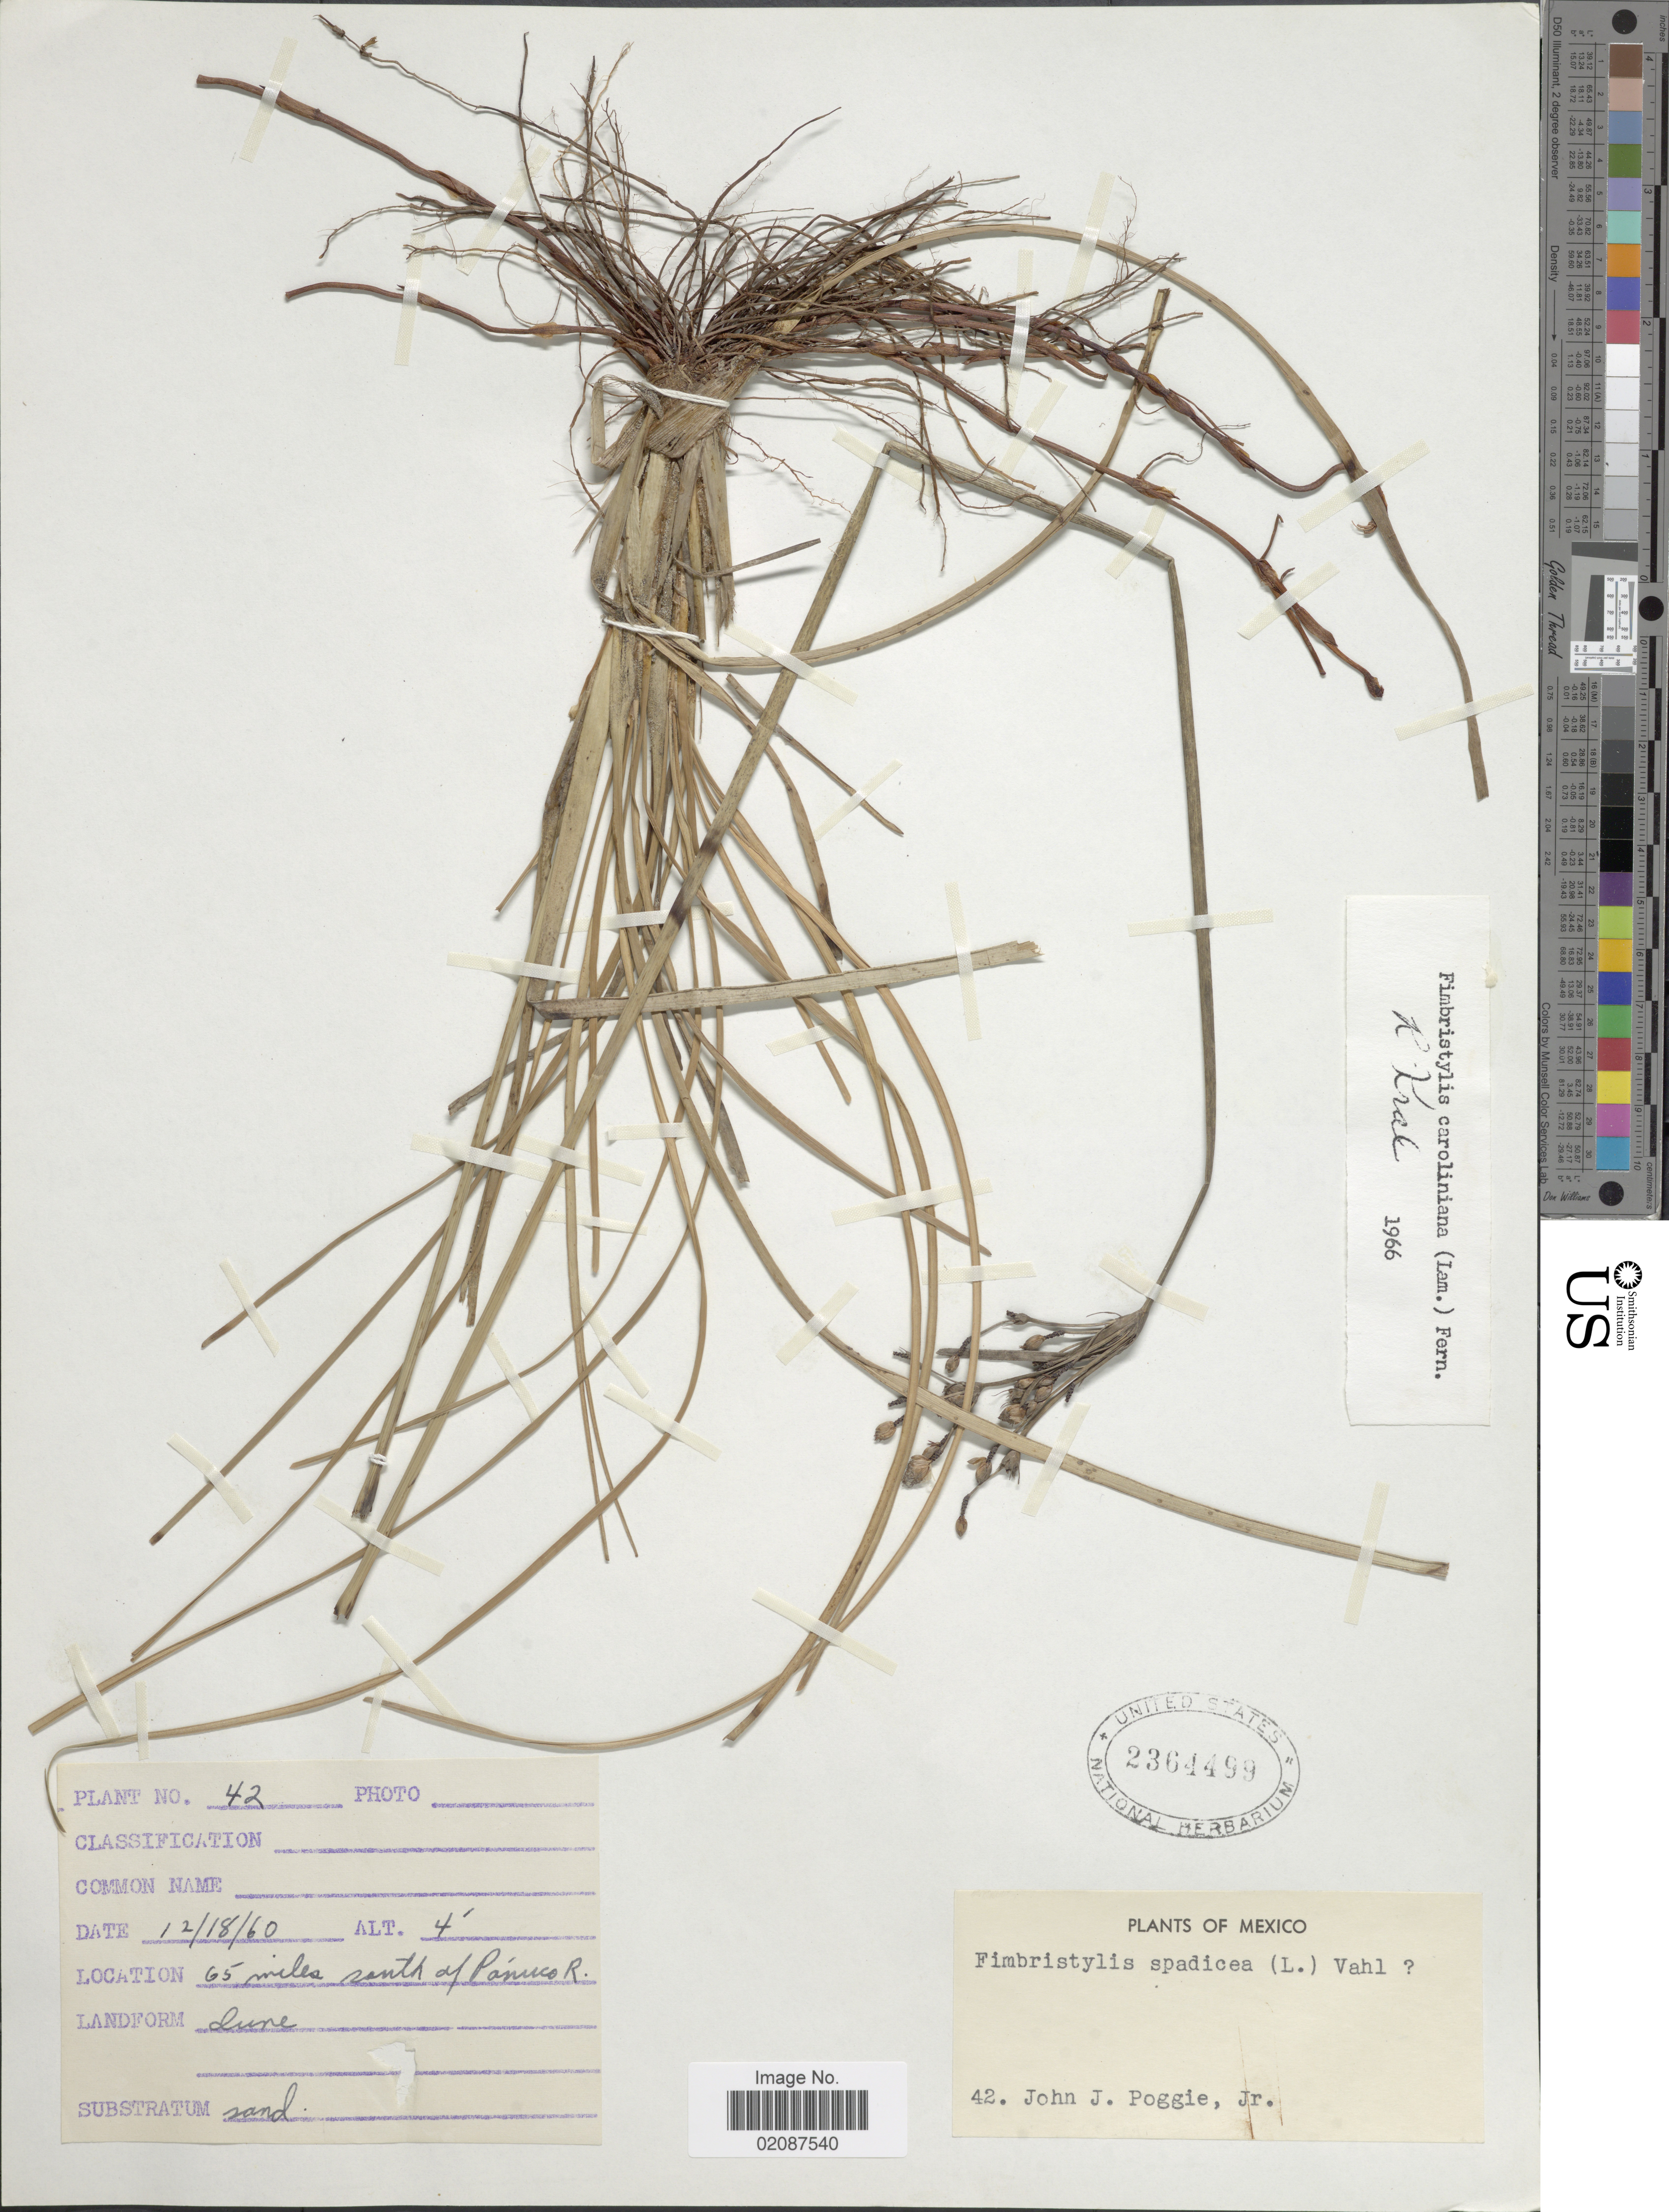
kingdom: Plantae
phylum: Tracheophyta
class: Liliopsida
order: Poales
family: Cyperaceae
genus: Fimbristylis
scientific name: Fimbristylis caroliniana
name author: (Lam.) Fernald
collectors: J. Poggie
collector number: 42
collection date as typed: Transcribed d/m/y: 18/12/60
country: Mexico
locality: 65 miles south of Panuco R.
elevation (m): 1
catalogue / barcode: US 2364499